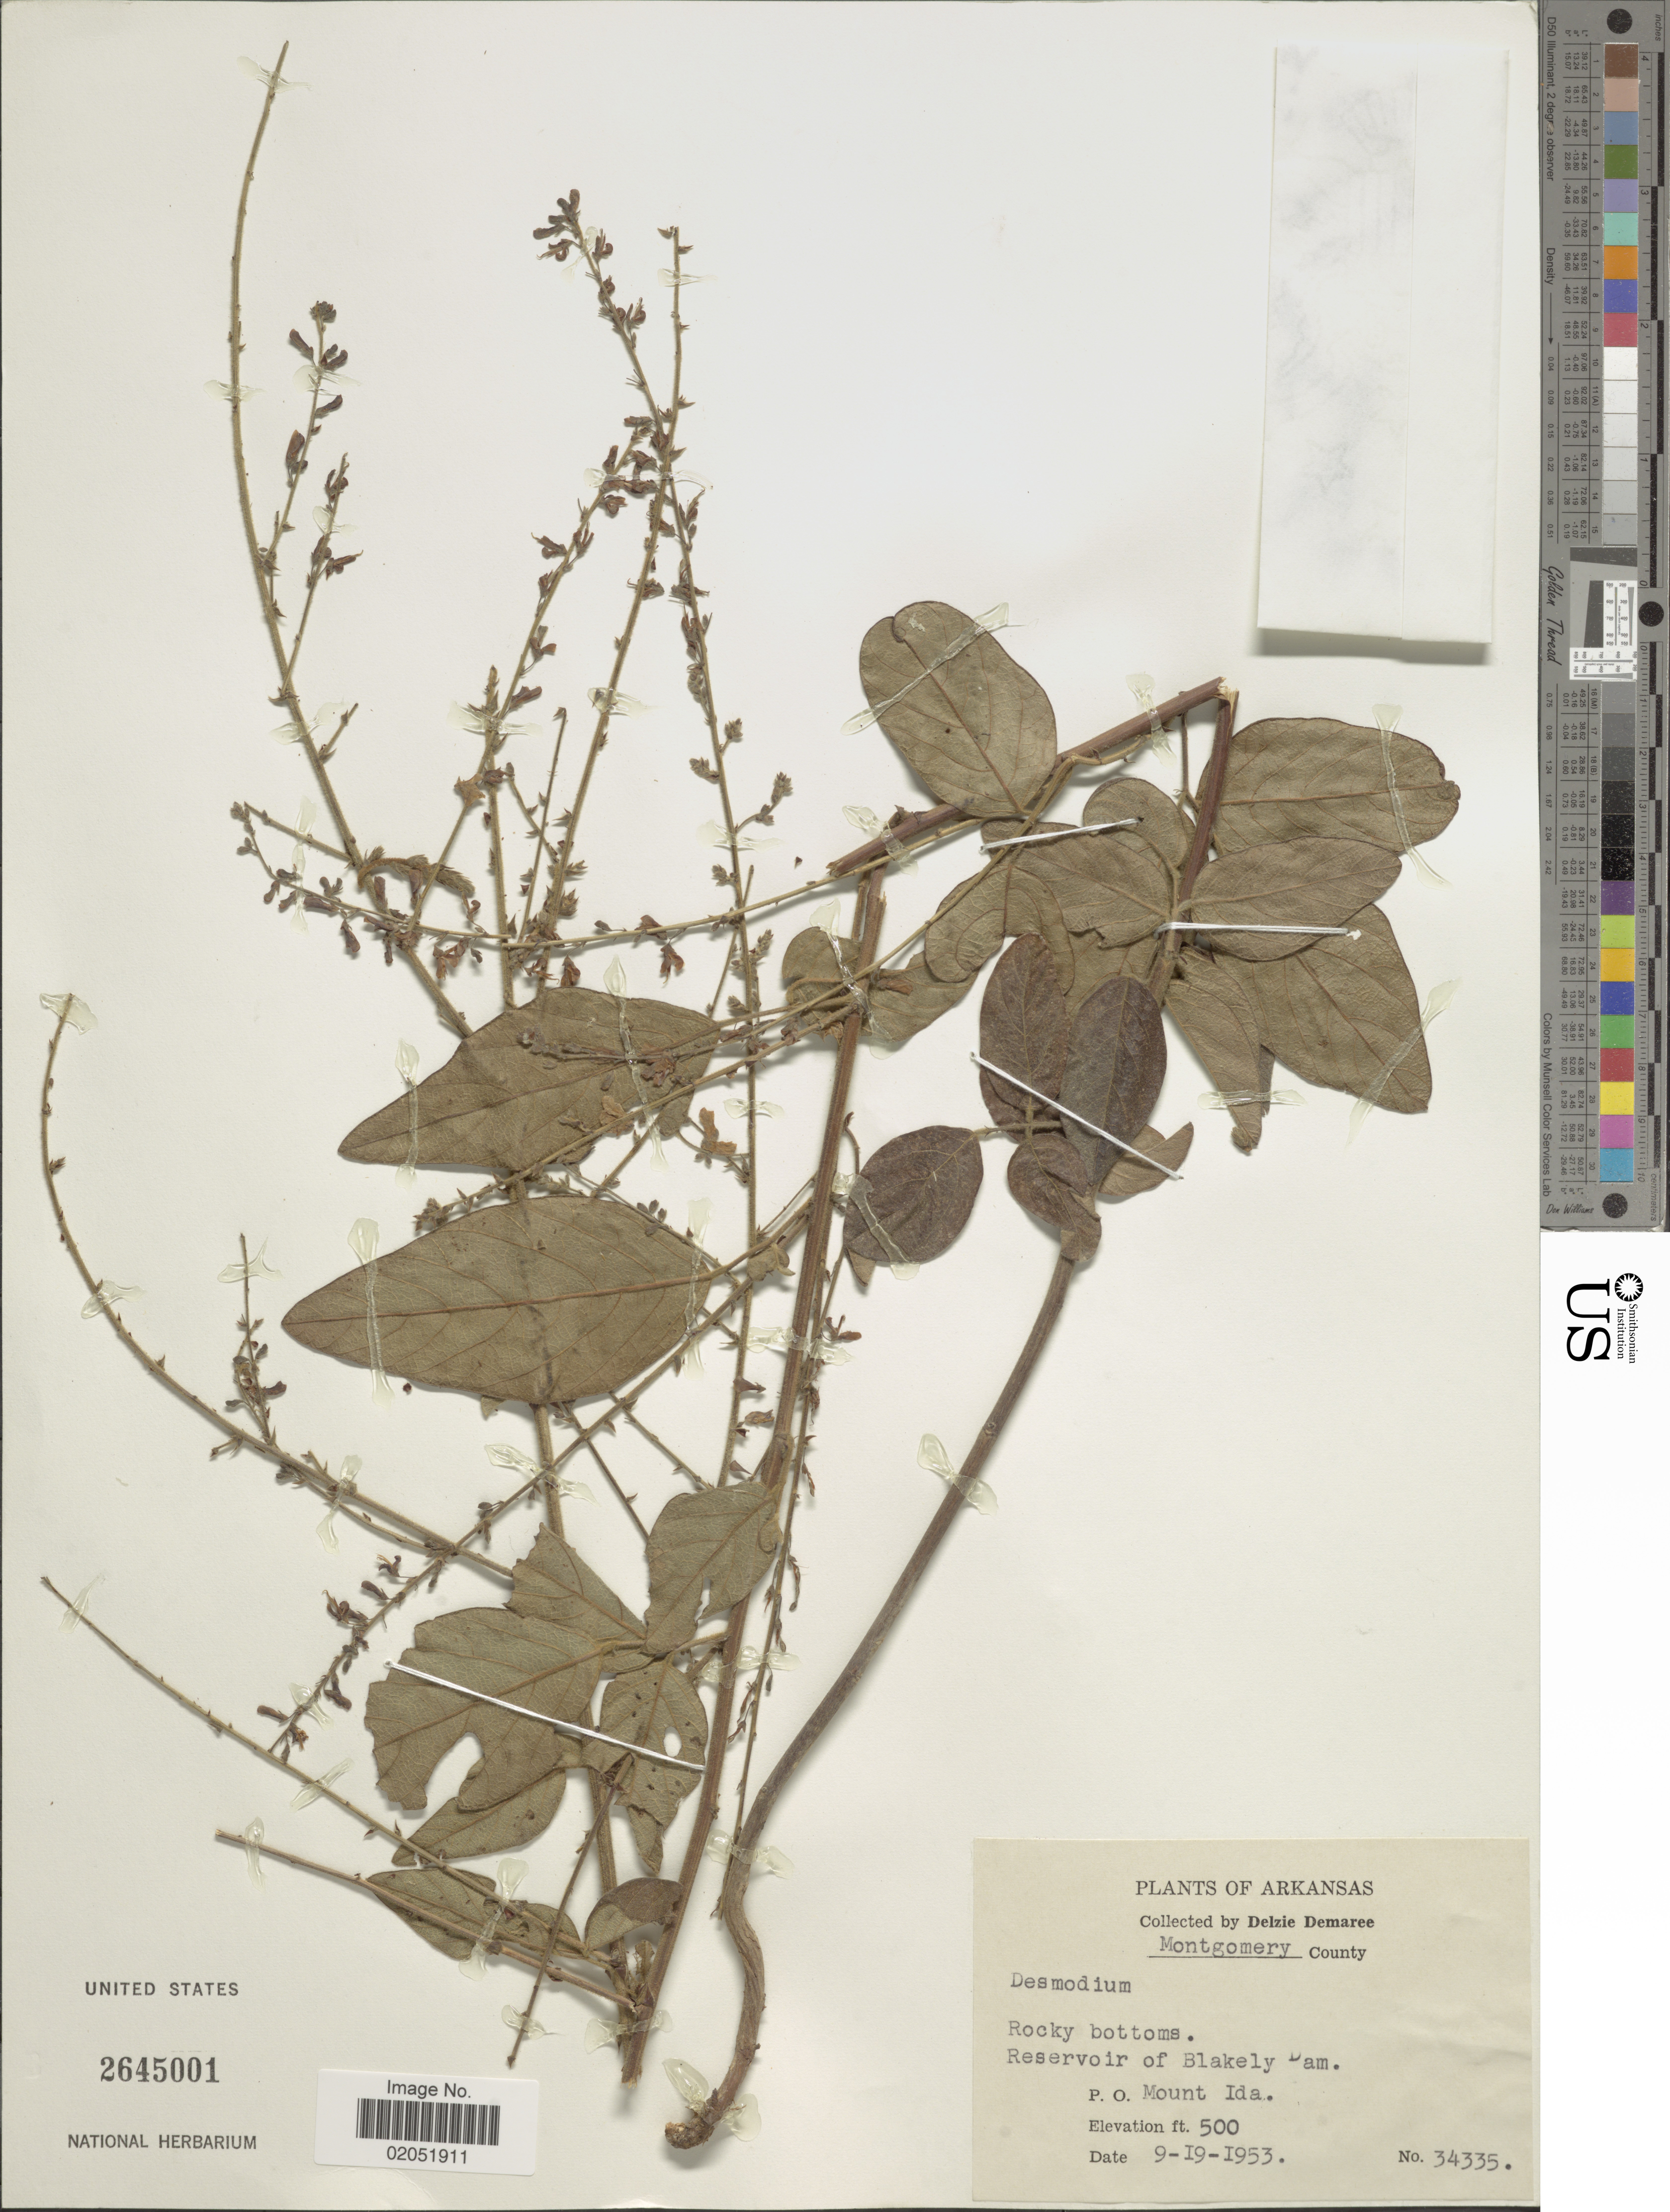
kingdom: Plantae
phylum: Tracheophyta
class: Magnoliopsida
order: Fabales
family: Fabaceae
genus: Desmodium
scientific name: Desmodium sp.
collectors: D. Demaree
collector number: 34335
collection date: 1953-09-19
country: United States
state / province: Arkansas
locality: Arkansas, Montgomery County, Reservoir of Blakely Dam. Mount Ida.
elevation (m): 152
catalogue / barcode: US 2645001